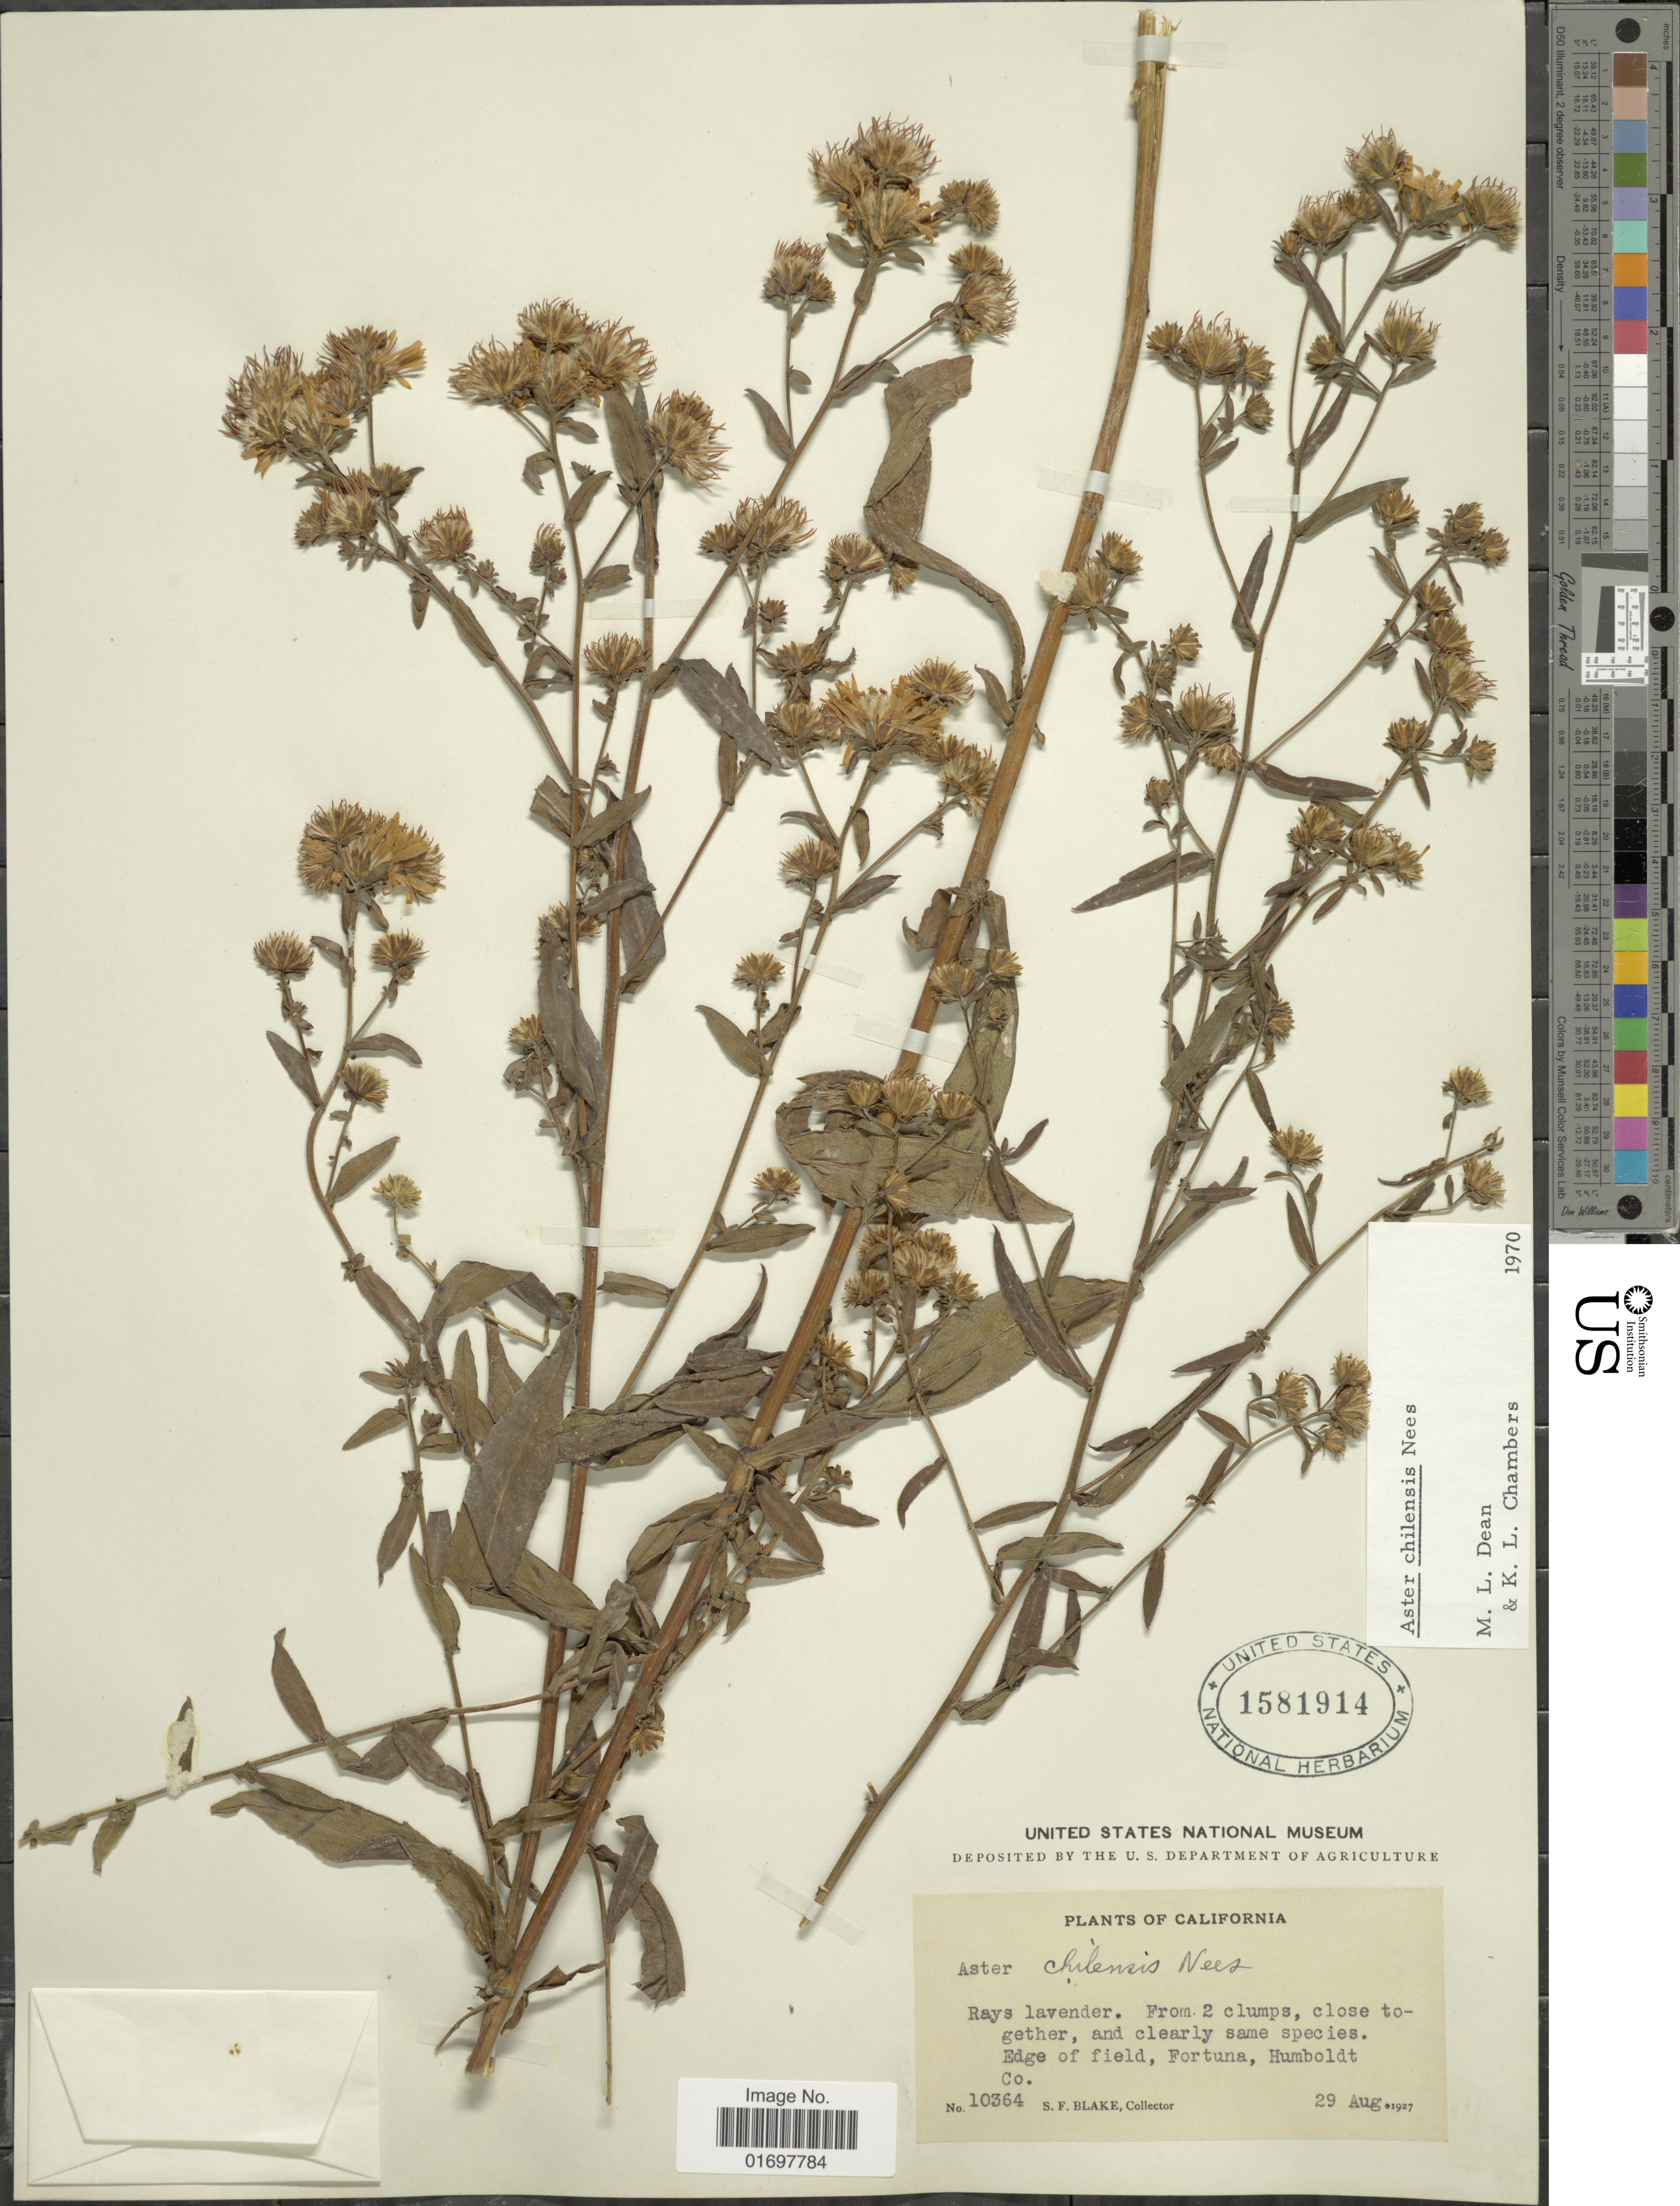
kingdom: Plantae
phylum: Tracheophyta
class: Magnoliopsida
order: Asterales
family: Asteraceae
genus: Symphyotrichum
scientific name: Symphyotrichum chilense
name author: (Nees) G.L. Nesom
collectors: S. Blake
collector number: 10364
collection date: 1927-08-29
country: United States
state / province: California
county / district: Humboldt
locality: Edge of field, Fortuna, Humboldt Co.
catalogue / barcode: US 1581914